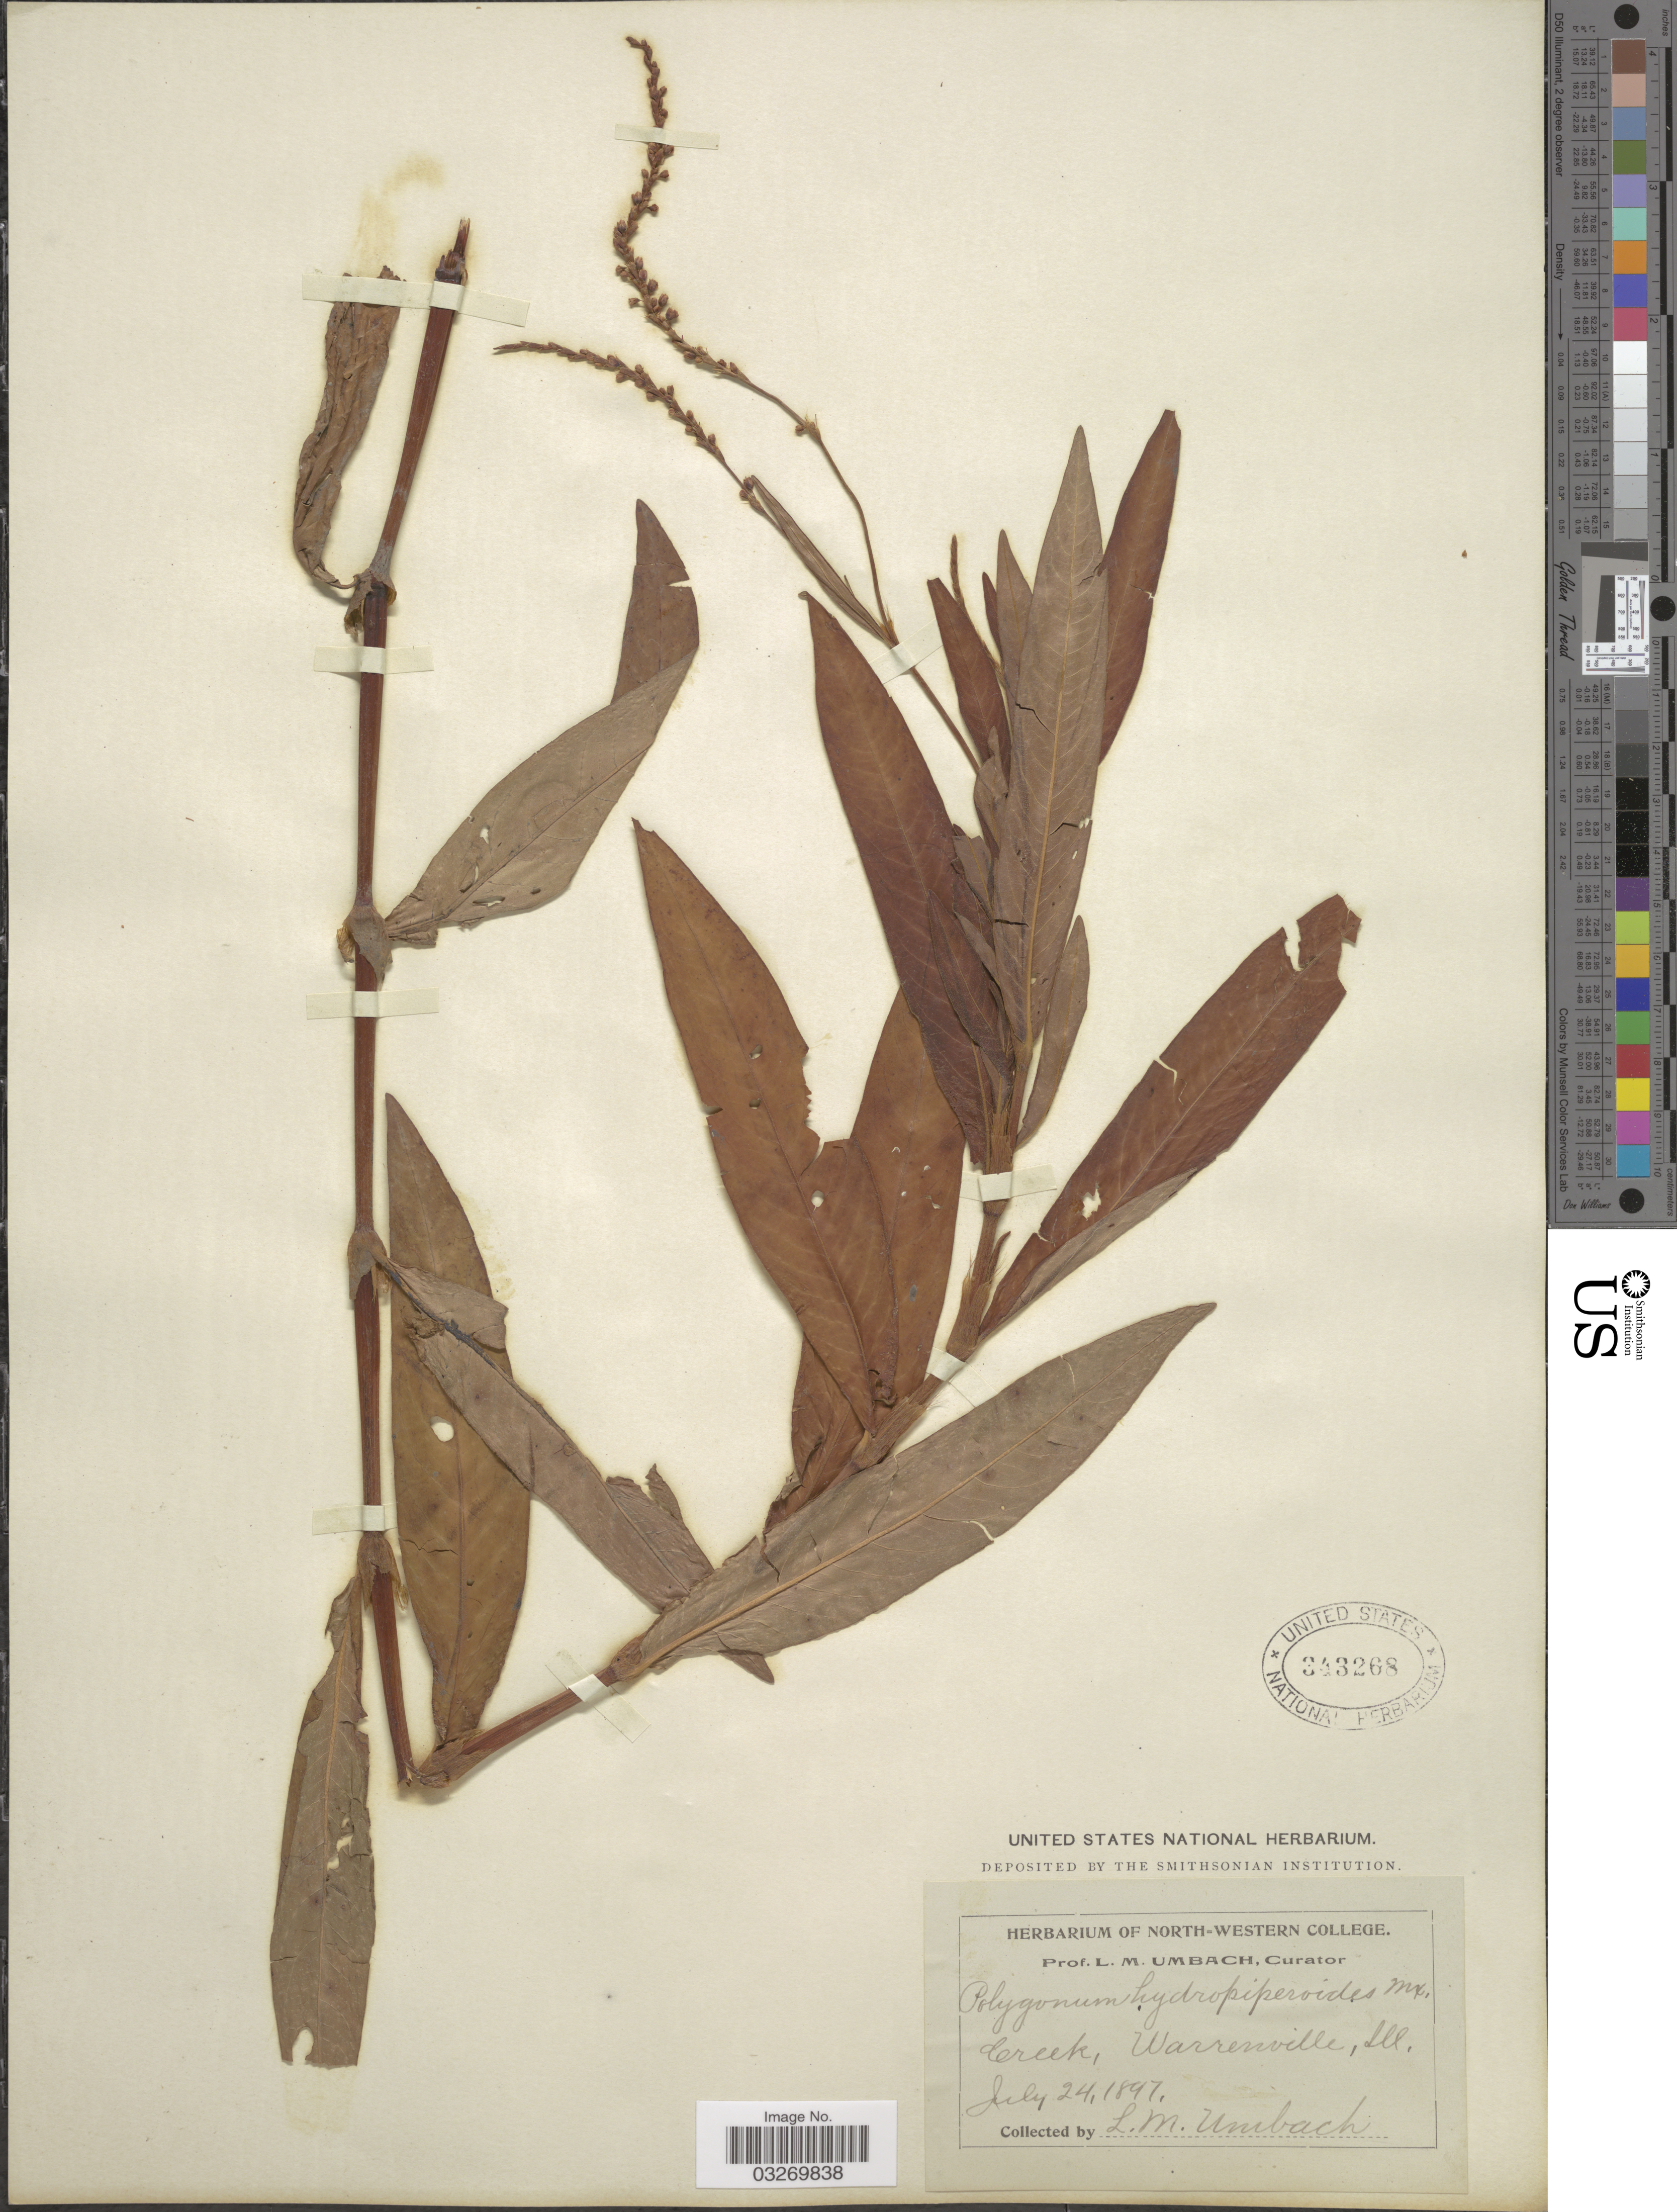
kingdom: Plantae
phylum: Tracheophyta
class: Magnoliopsida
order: Caryophyllales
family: Polygonaceae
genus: Polygonum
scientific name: Polygonum hydropiperoides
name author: Michx.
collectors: L. M. Umbach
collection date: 1897-07-24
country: United States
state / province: Illinois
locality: Creek, Warrenville.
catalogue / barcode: US 343268